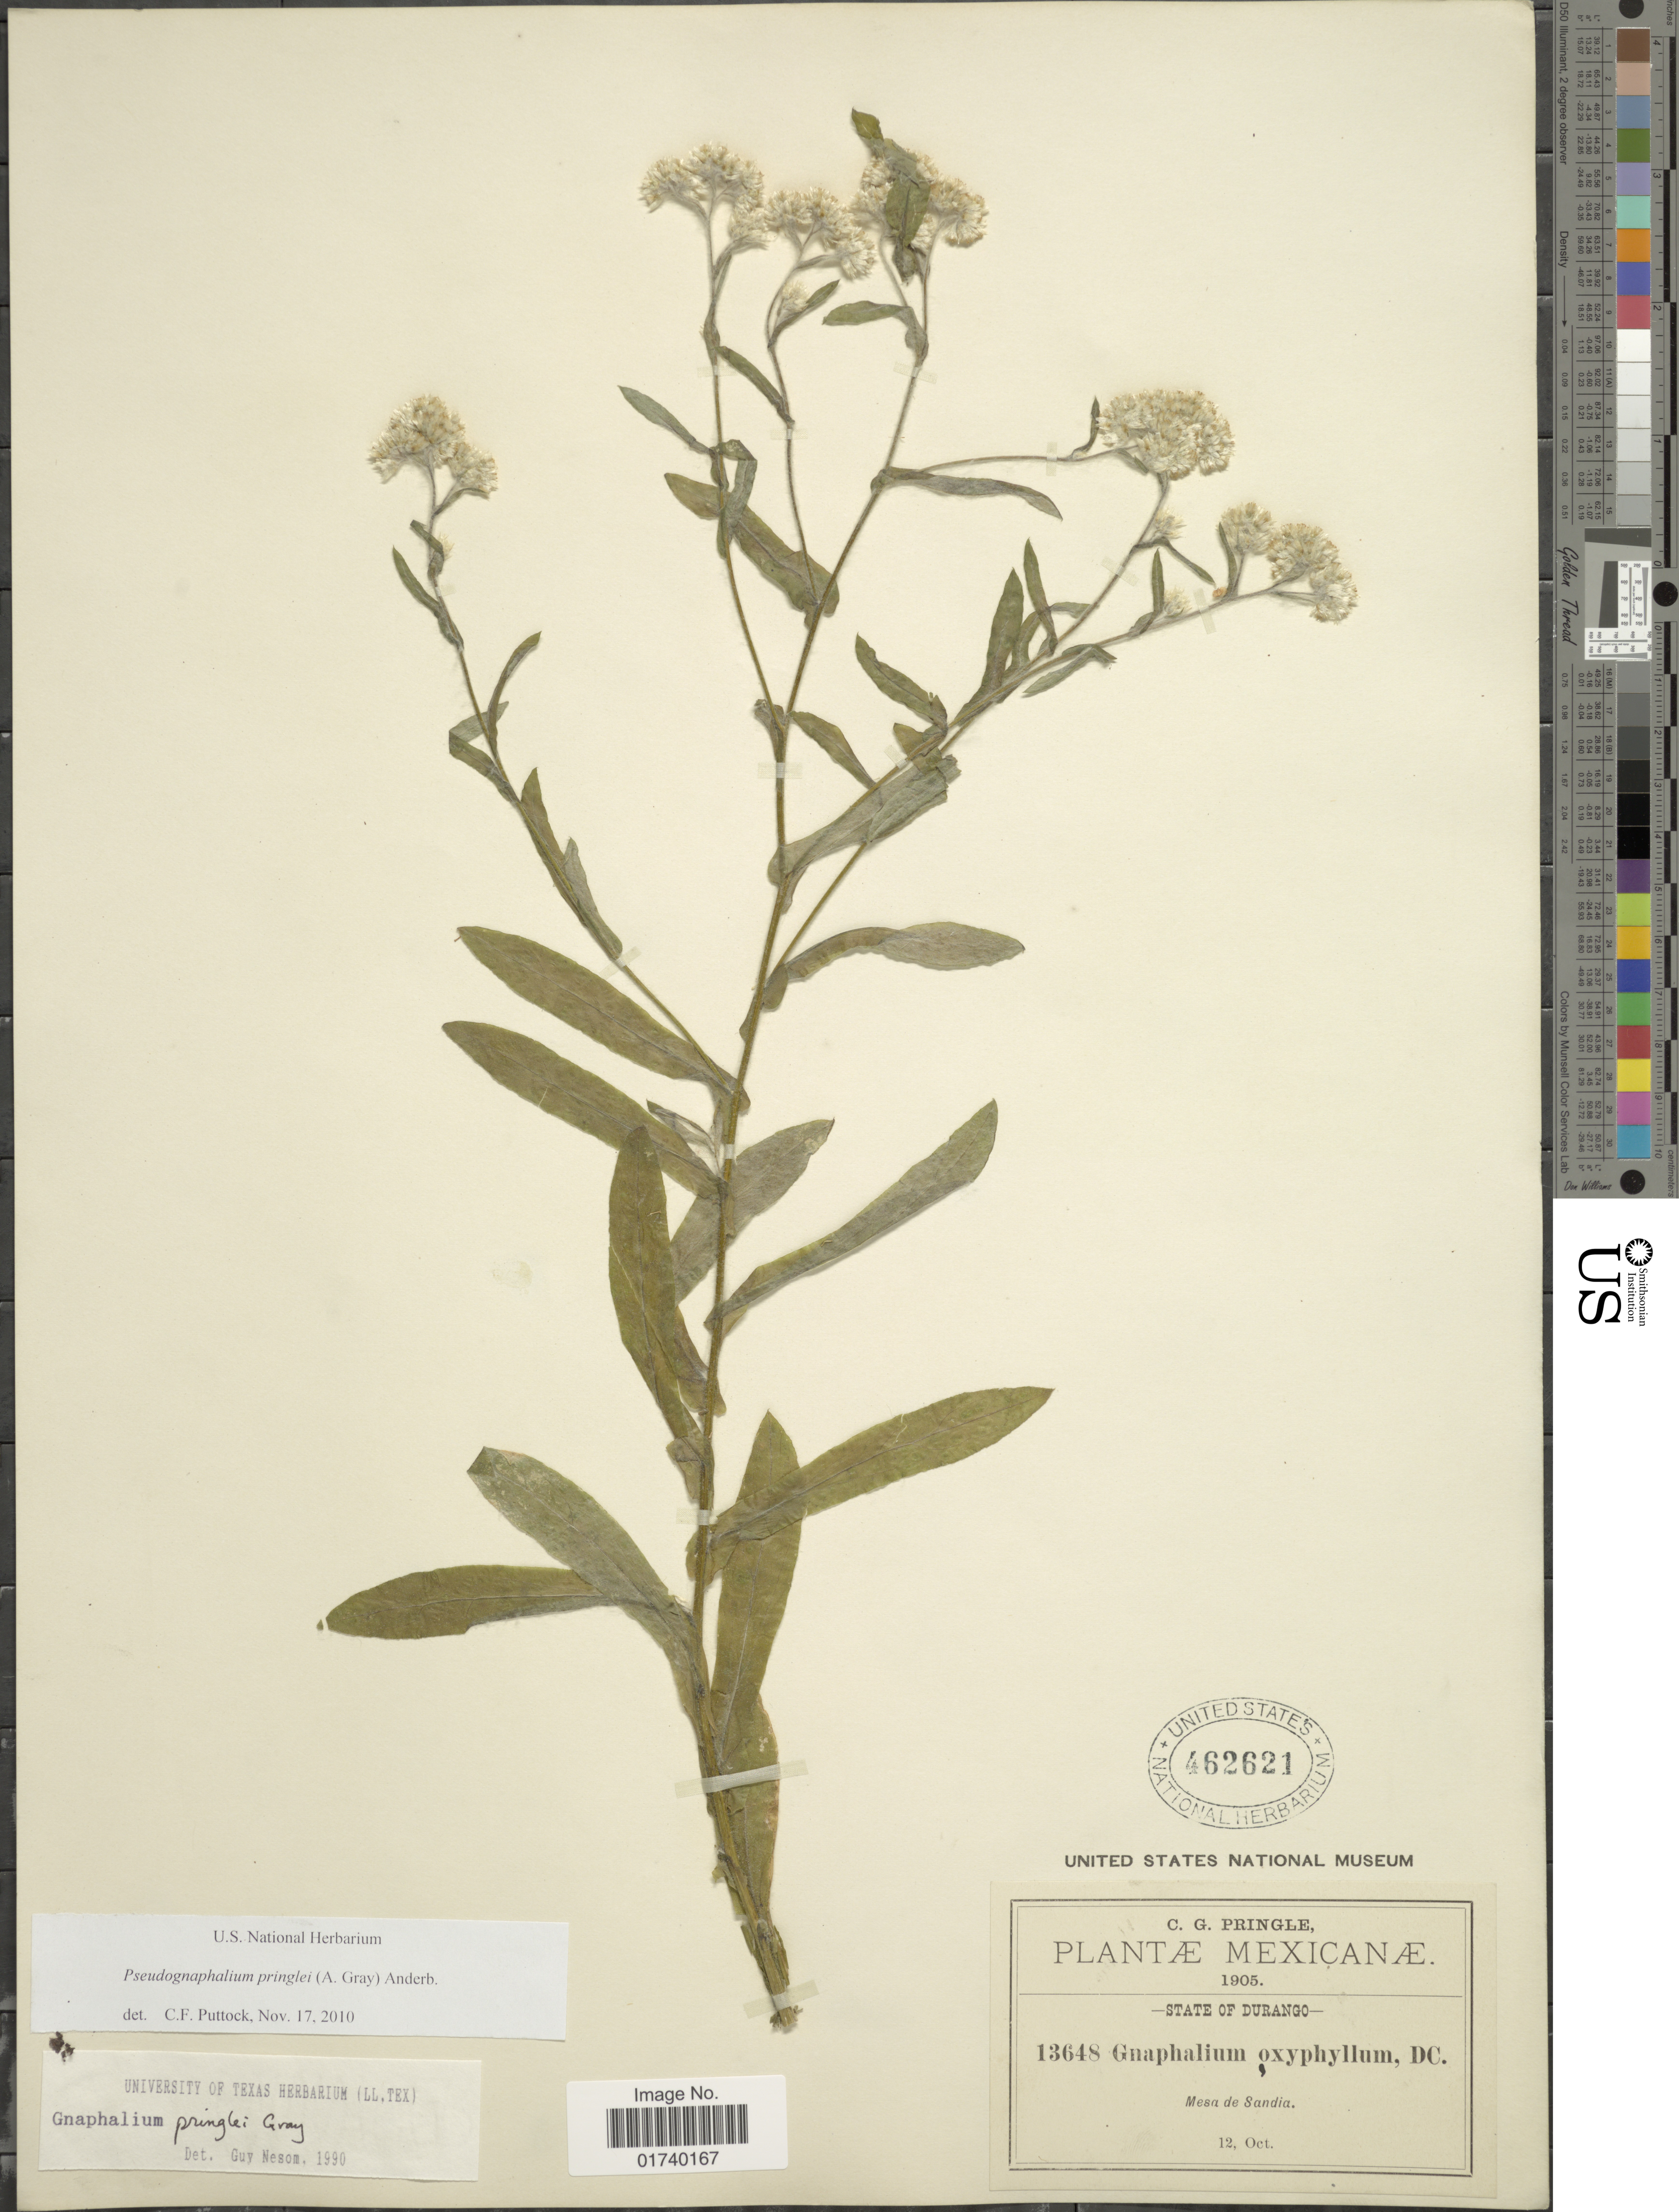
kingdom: Plantae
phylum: Tracheophyta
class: Magnoliopsida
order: Asterales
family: Asteraceae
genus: Pseudognaphalium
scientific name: Pseudognaphalium pringlei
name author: (A. Gray) Anderb.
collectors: C. G. Pringle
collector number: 13648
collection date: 1905-10-12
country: Mexico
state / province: Durango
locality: State of Durango. mesa de Sandia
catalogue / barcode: US 462621